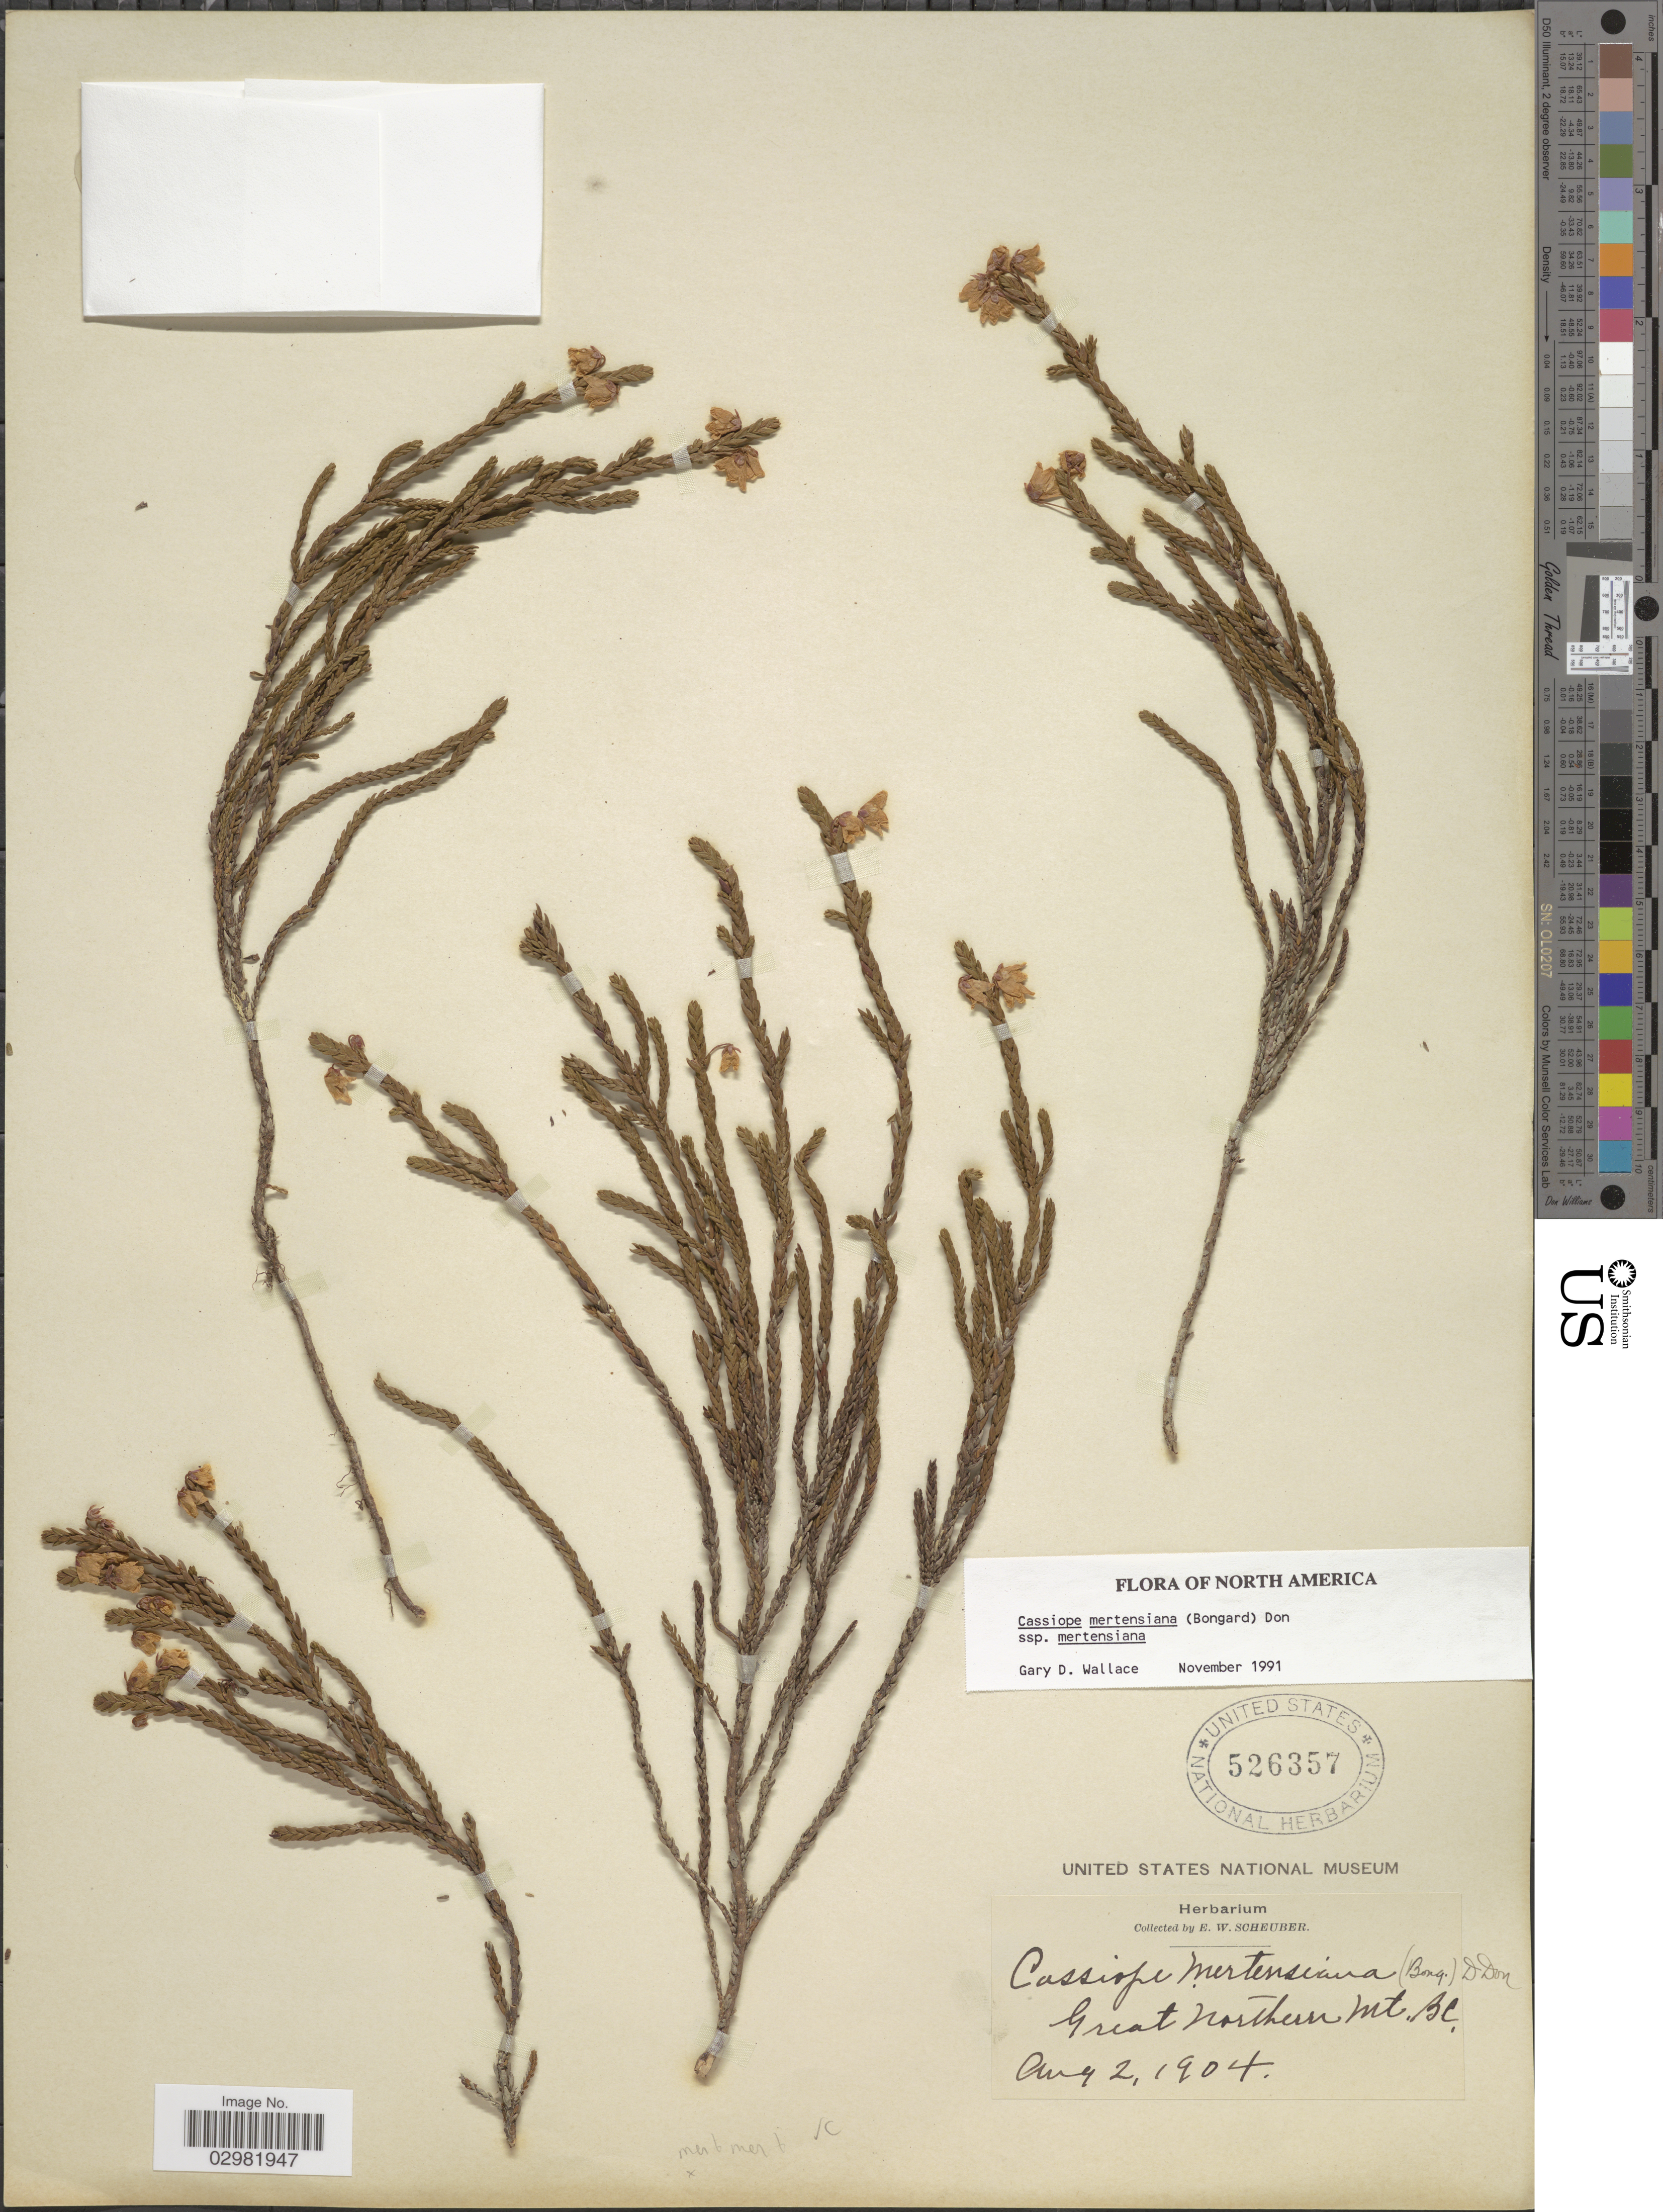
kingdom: Plantae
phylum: Tracheophyta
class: Magnoliopsida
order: Ericales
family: Ericaceae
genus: Cassiope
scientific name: Cassiope mertensiana subsp. mertensiana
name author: (Bong.) G. Don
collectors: E. Scheuber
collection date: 1904-08-02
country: Canada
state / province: British Columbia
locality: Great Northern Mt.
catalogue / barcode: US 526357